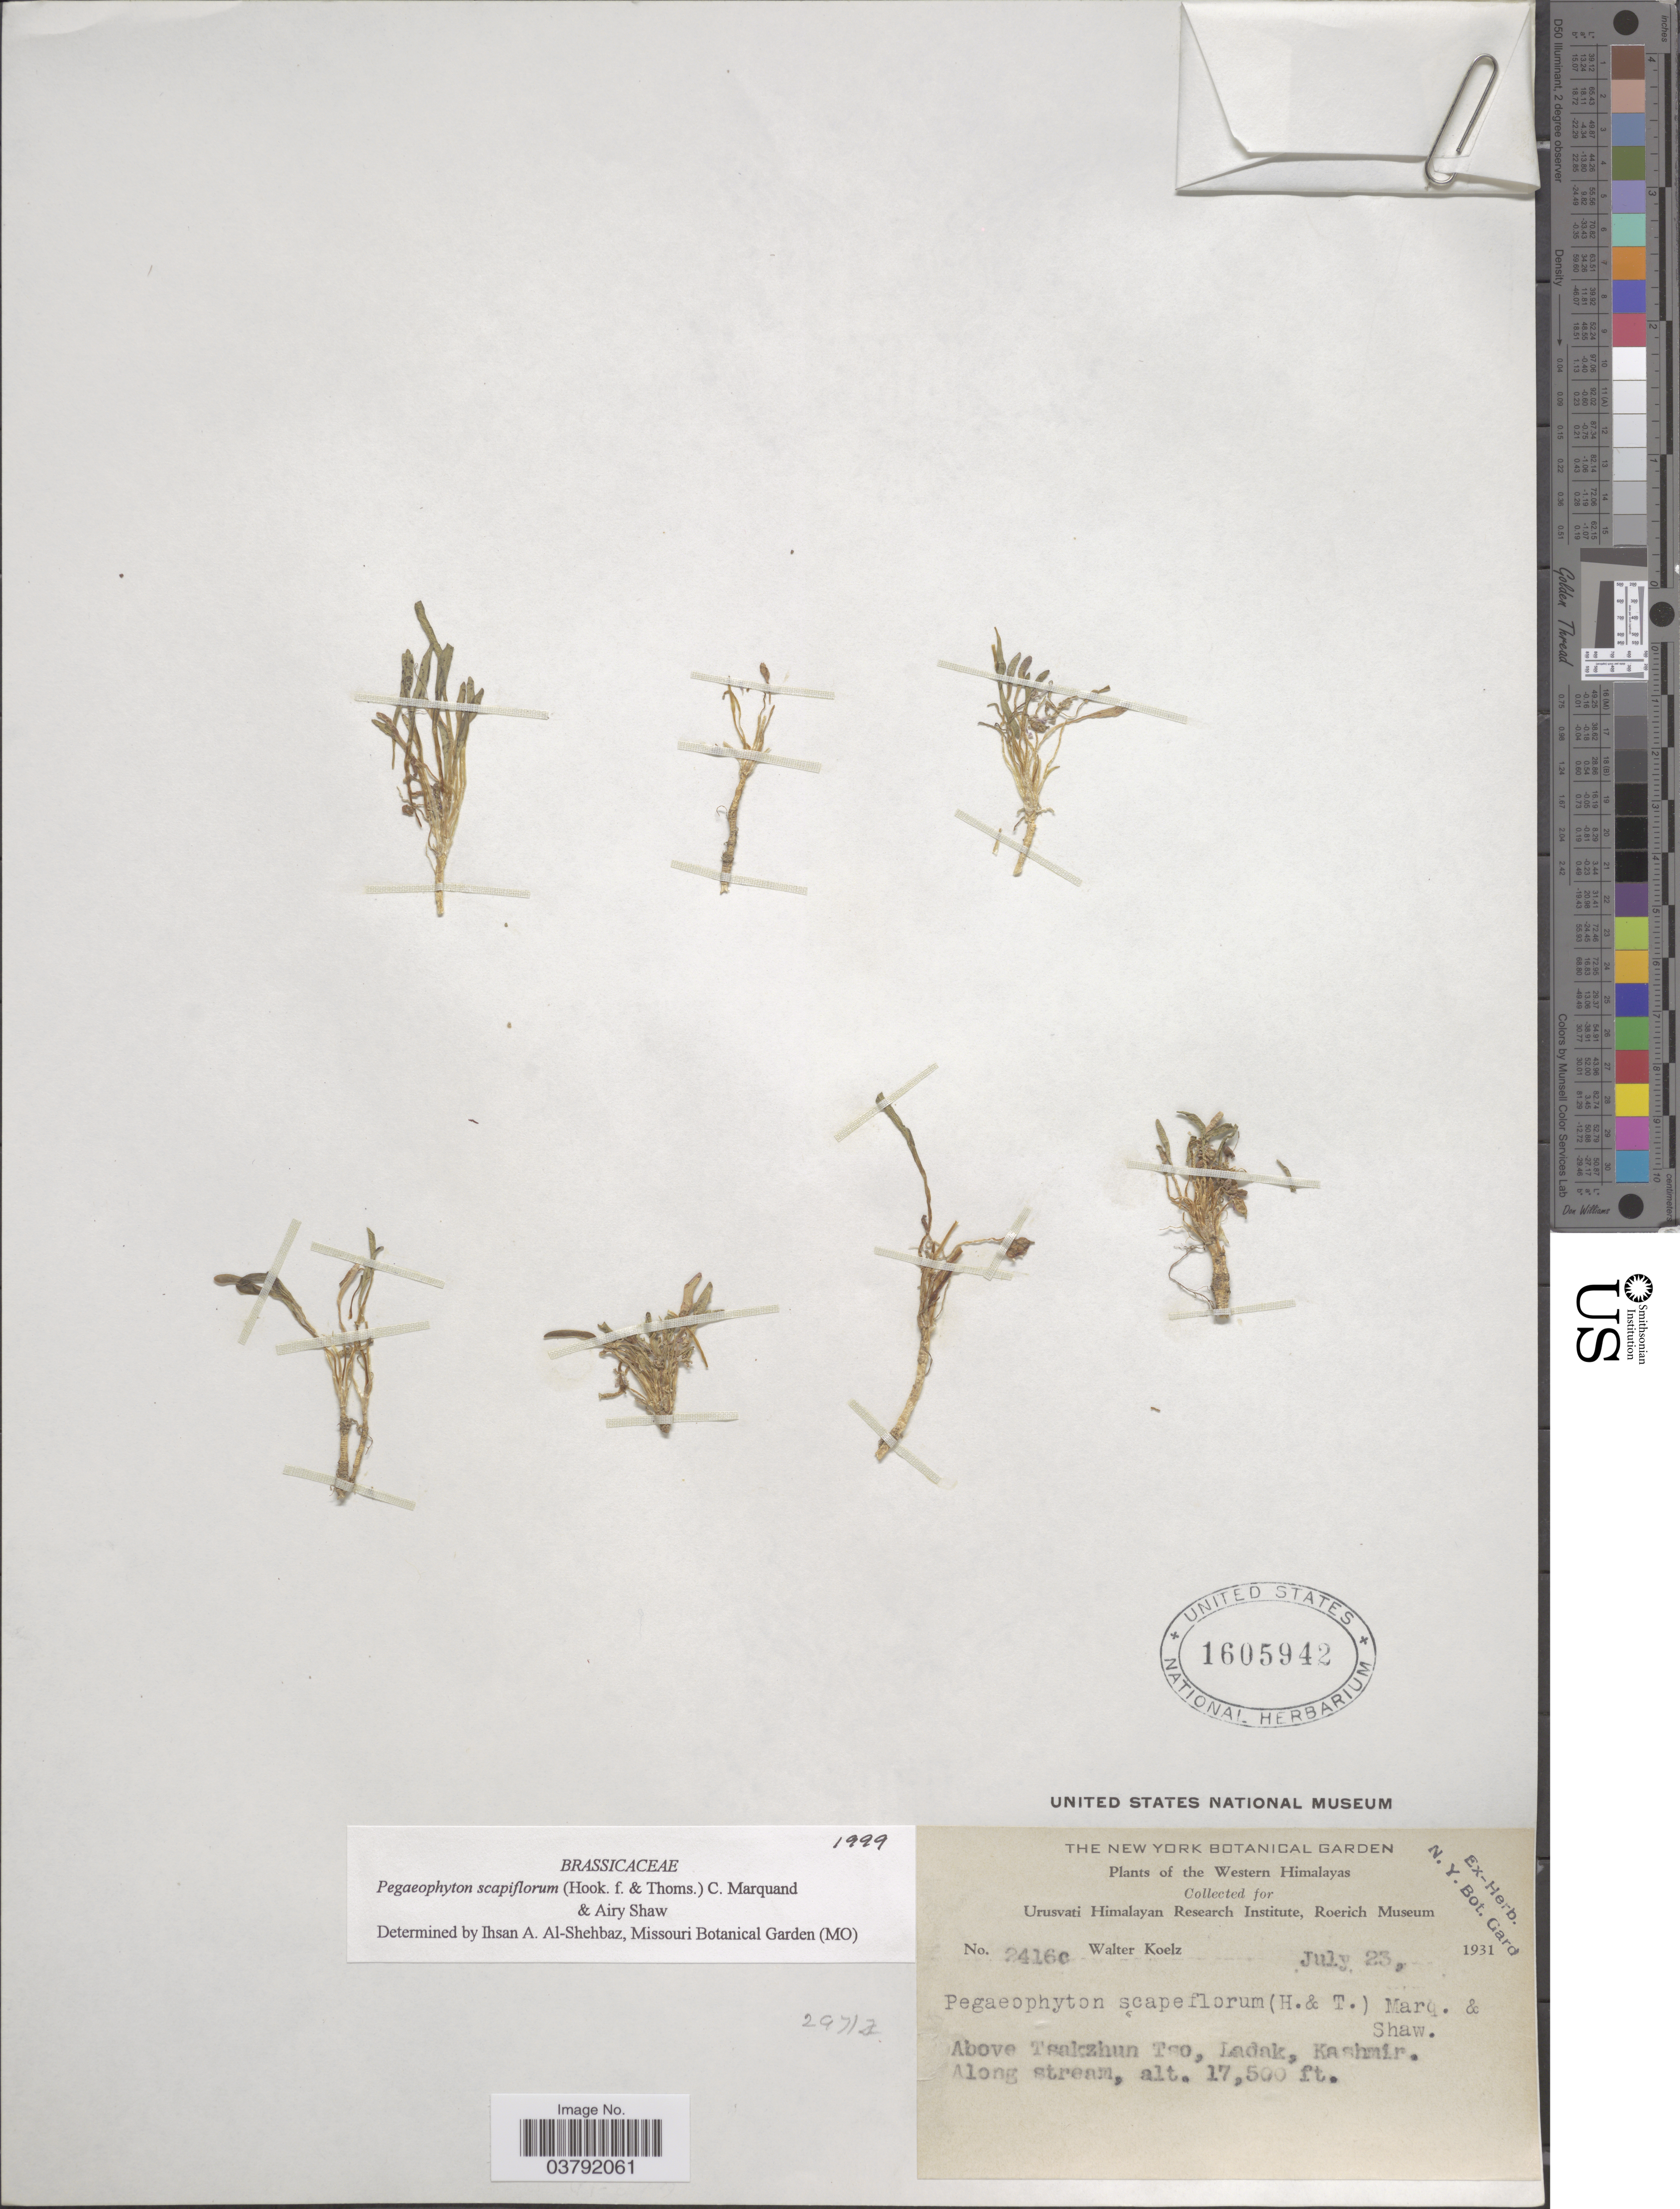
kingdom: Plantae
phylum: Tracheophyta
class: Magnoliopsida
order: Brassicales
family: Brassicaceae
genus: Pegaeophyton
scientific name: Pegaeophyton scapiflorum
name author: (Hook. f. & Thomson) C. Marquand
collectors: W. N. Koelz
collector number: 2416c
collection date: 1931-07-23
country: India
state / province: Ladakh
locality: Western Himalayas. Above Tsakzhun Tso, Ladak, Kashmir.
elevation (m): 5334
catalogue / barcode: US 1605942